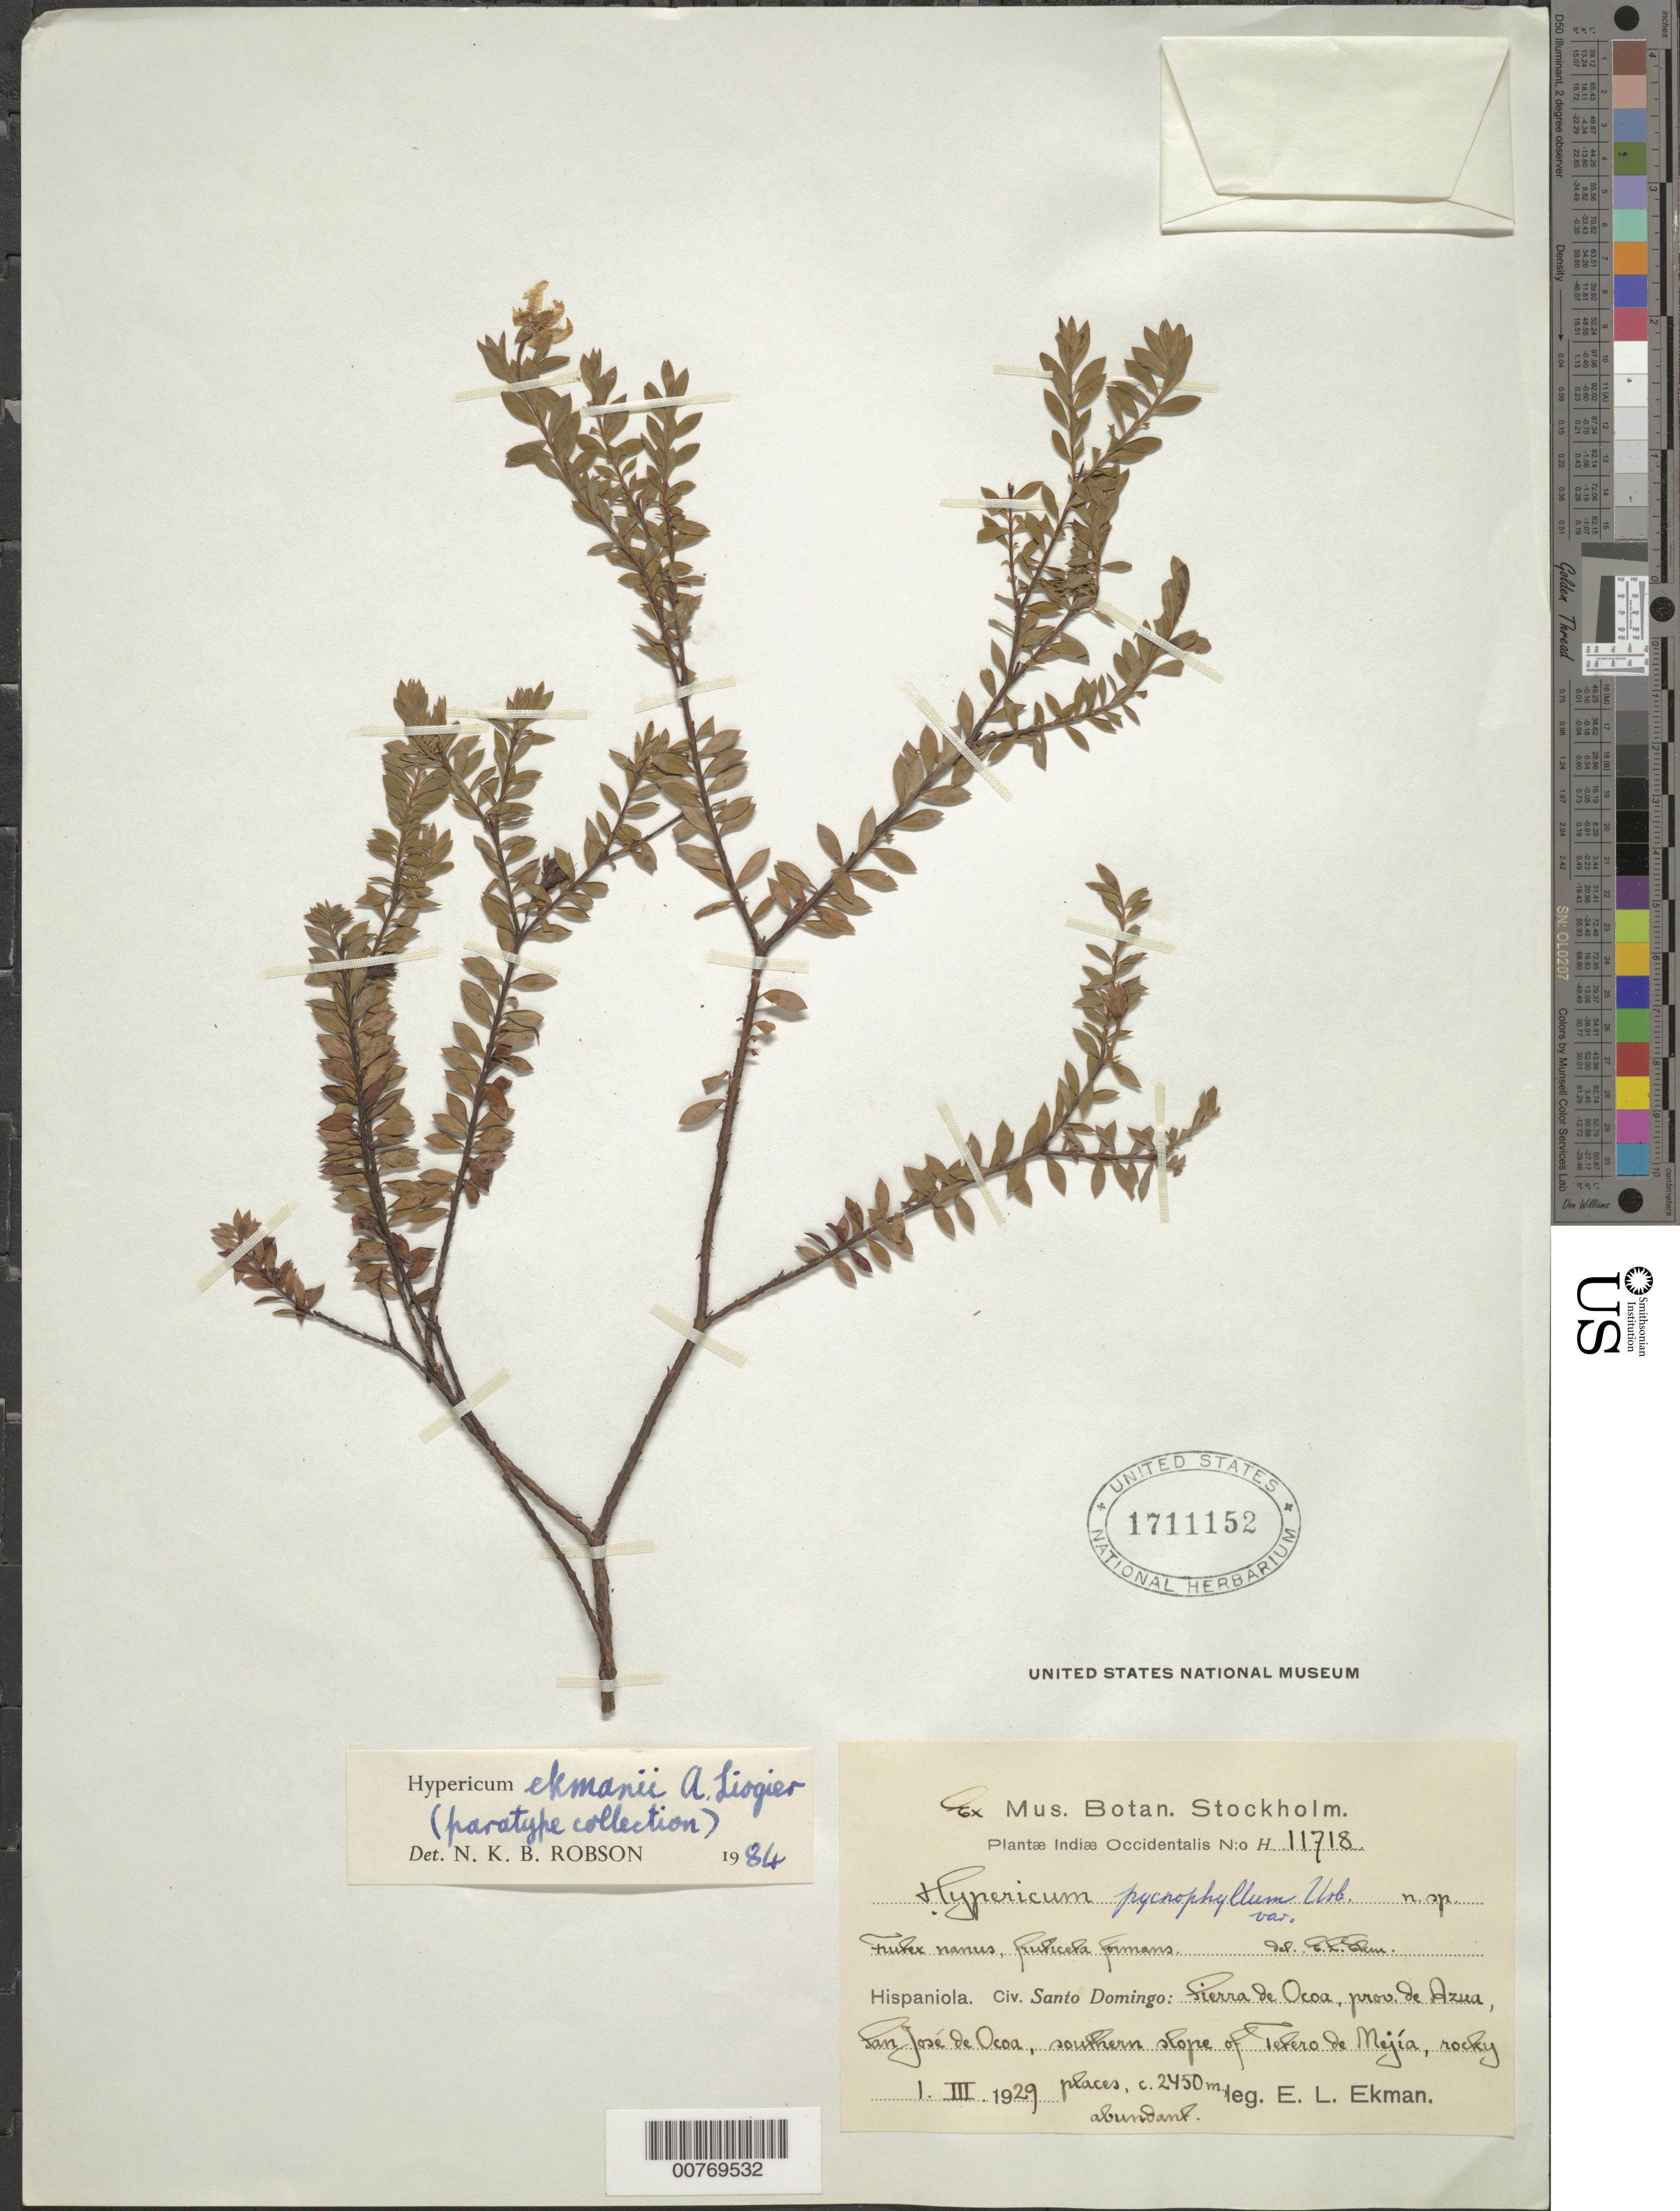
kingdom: Plantae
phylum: Tracheophyta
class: Magnoliopsida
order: Malpighiales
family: Hypericaceae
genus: Hypericum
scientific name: Hypericum ekmanii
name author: Alain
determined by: Robson, Norman K. B.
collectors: E. L. Ekman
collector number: H 11718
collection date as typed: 01 Mar 1929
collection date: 1929-03-01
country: Dominican Republic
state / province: Azua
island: Hispaniola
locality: Sierra de Ocoa, San José de Ocoa, southern slope of Terrero de Mejía.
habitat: Rocky places, abundant.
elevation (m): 2450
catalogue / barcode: US 1711152